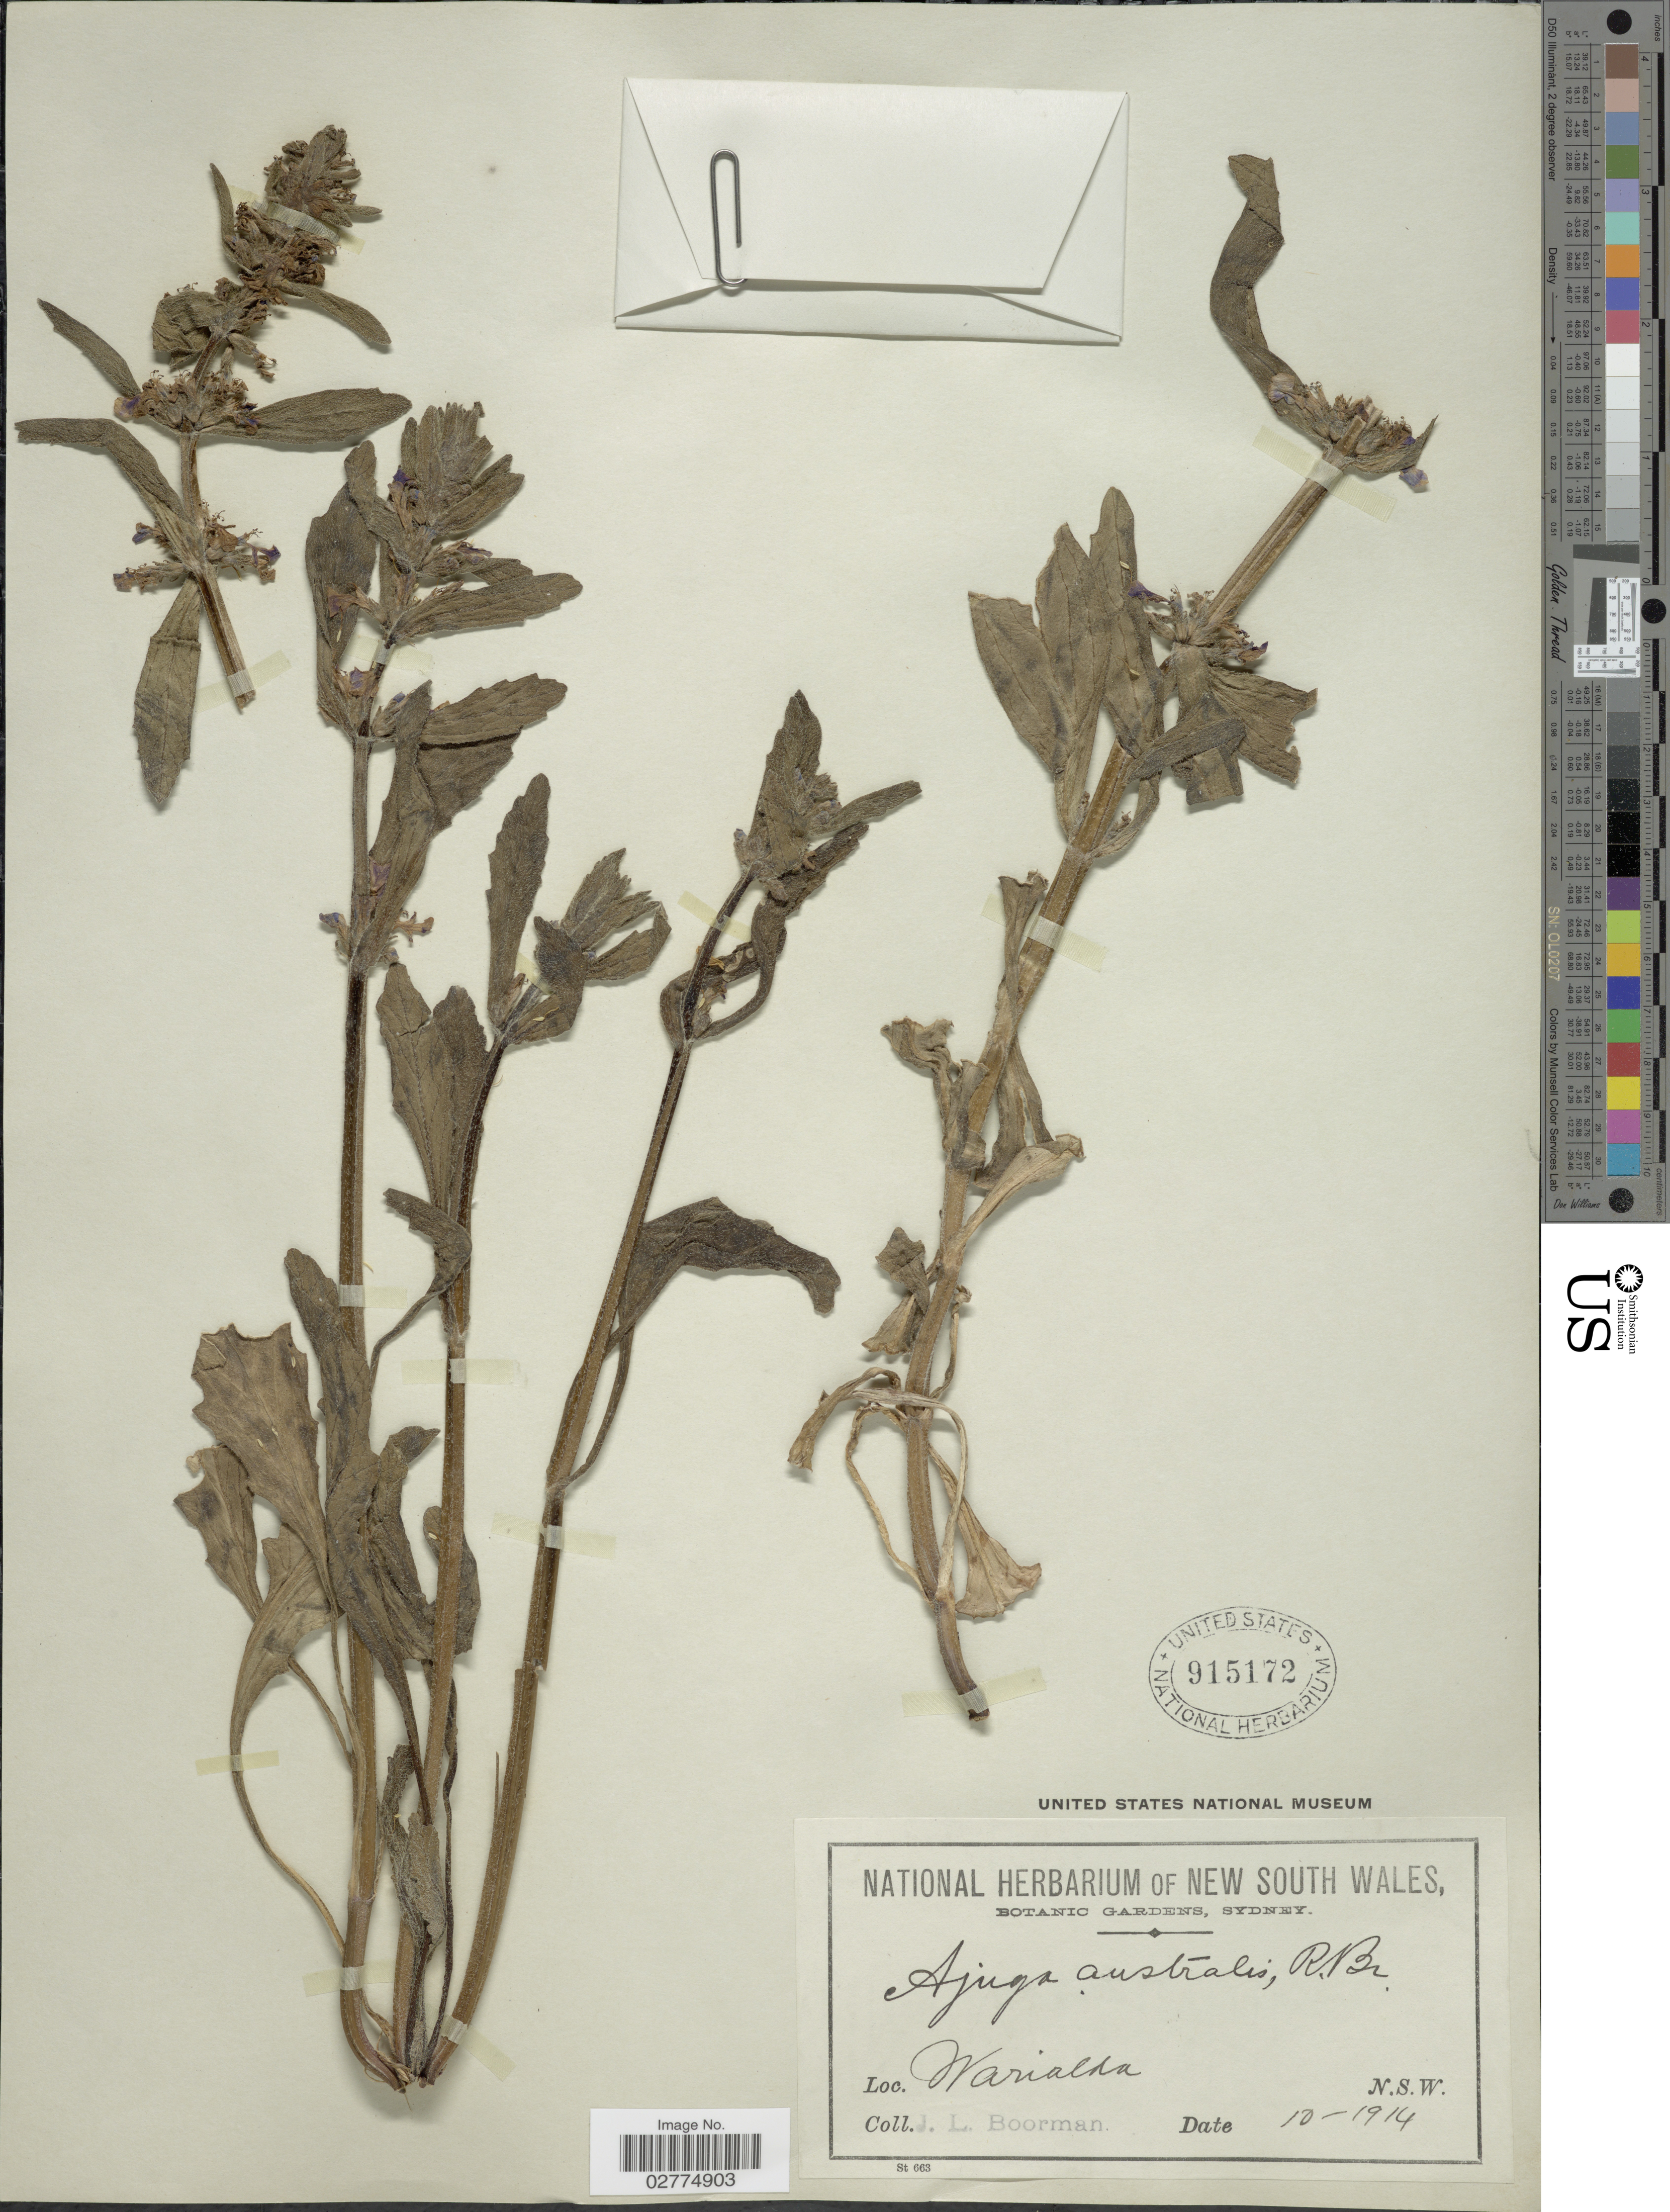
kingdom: Plantae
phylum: Tracheophyta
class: Magnoliopsida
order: Lamiales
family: Lamiaceae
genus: Ajuga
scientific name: Ajuga australis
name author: R. Br.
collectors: J. Boorman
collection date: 1914-10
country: Australia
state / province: New South Wales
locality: Warialda.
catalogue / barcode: US 915172